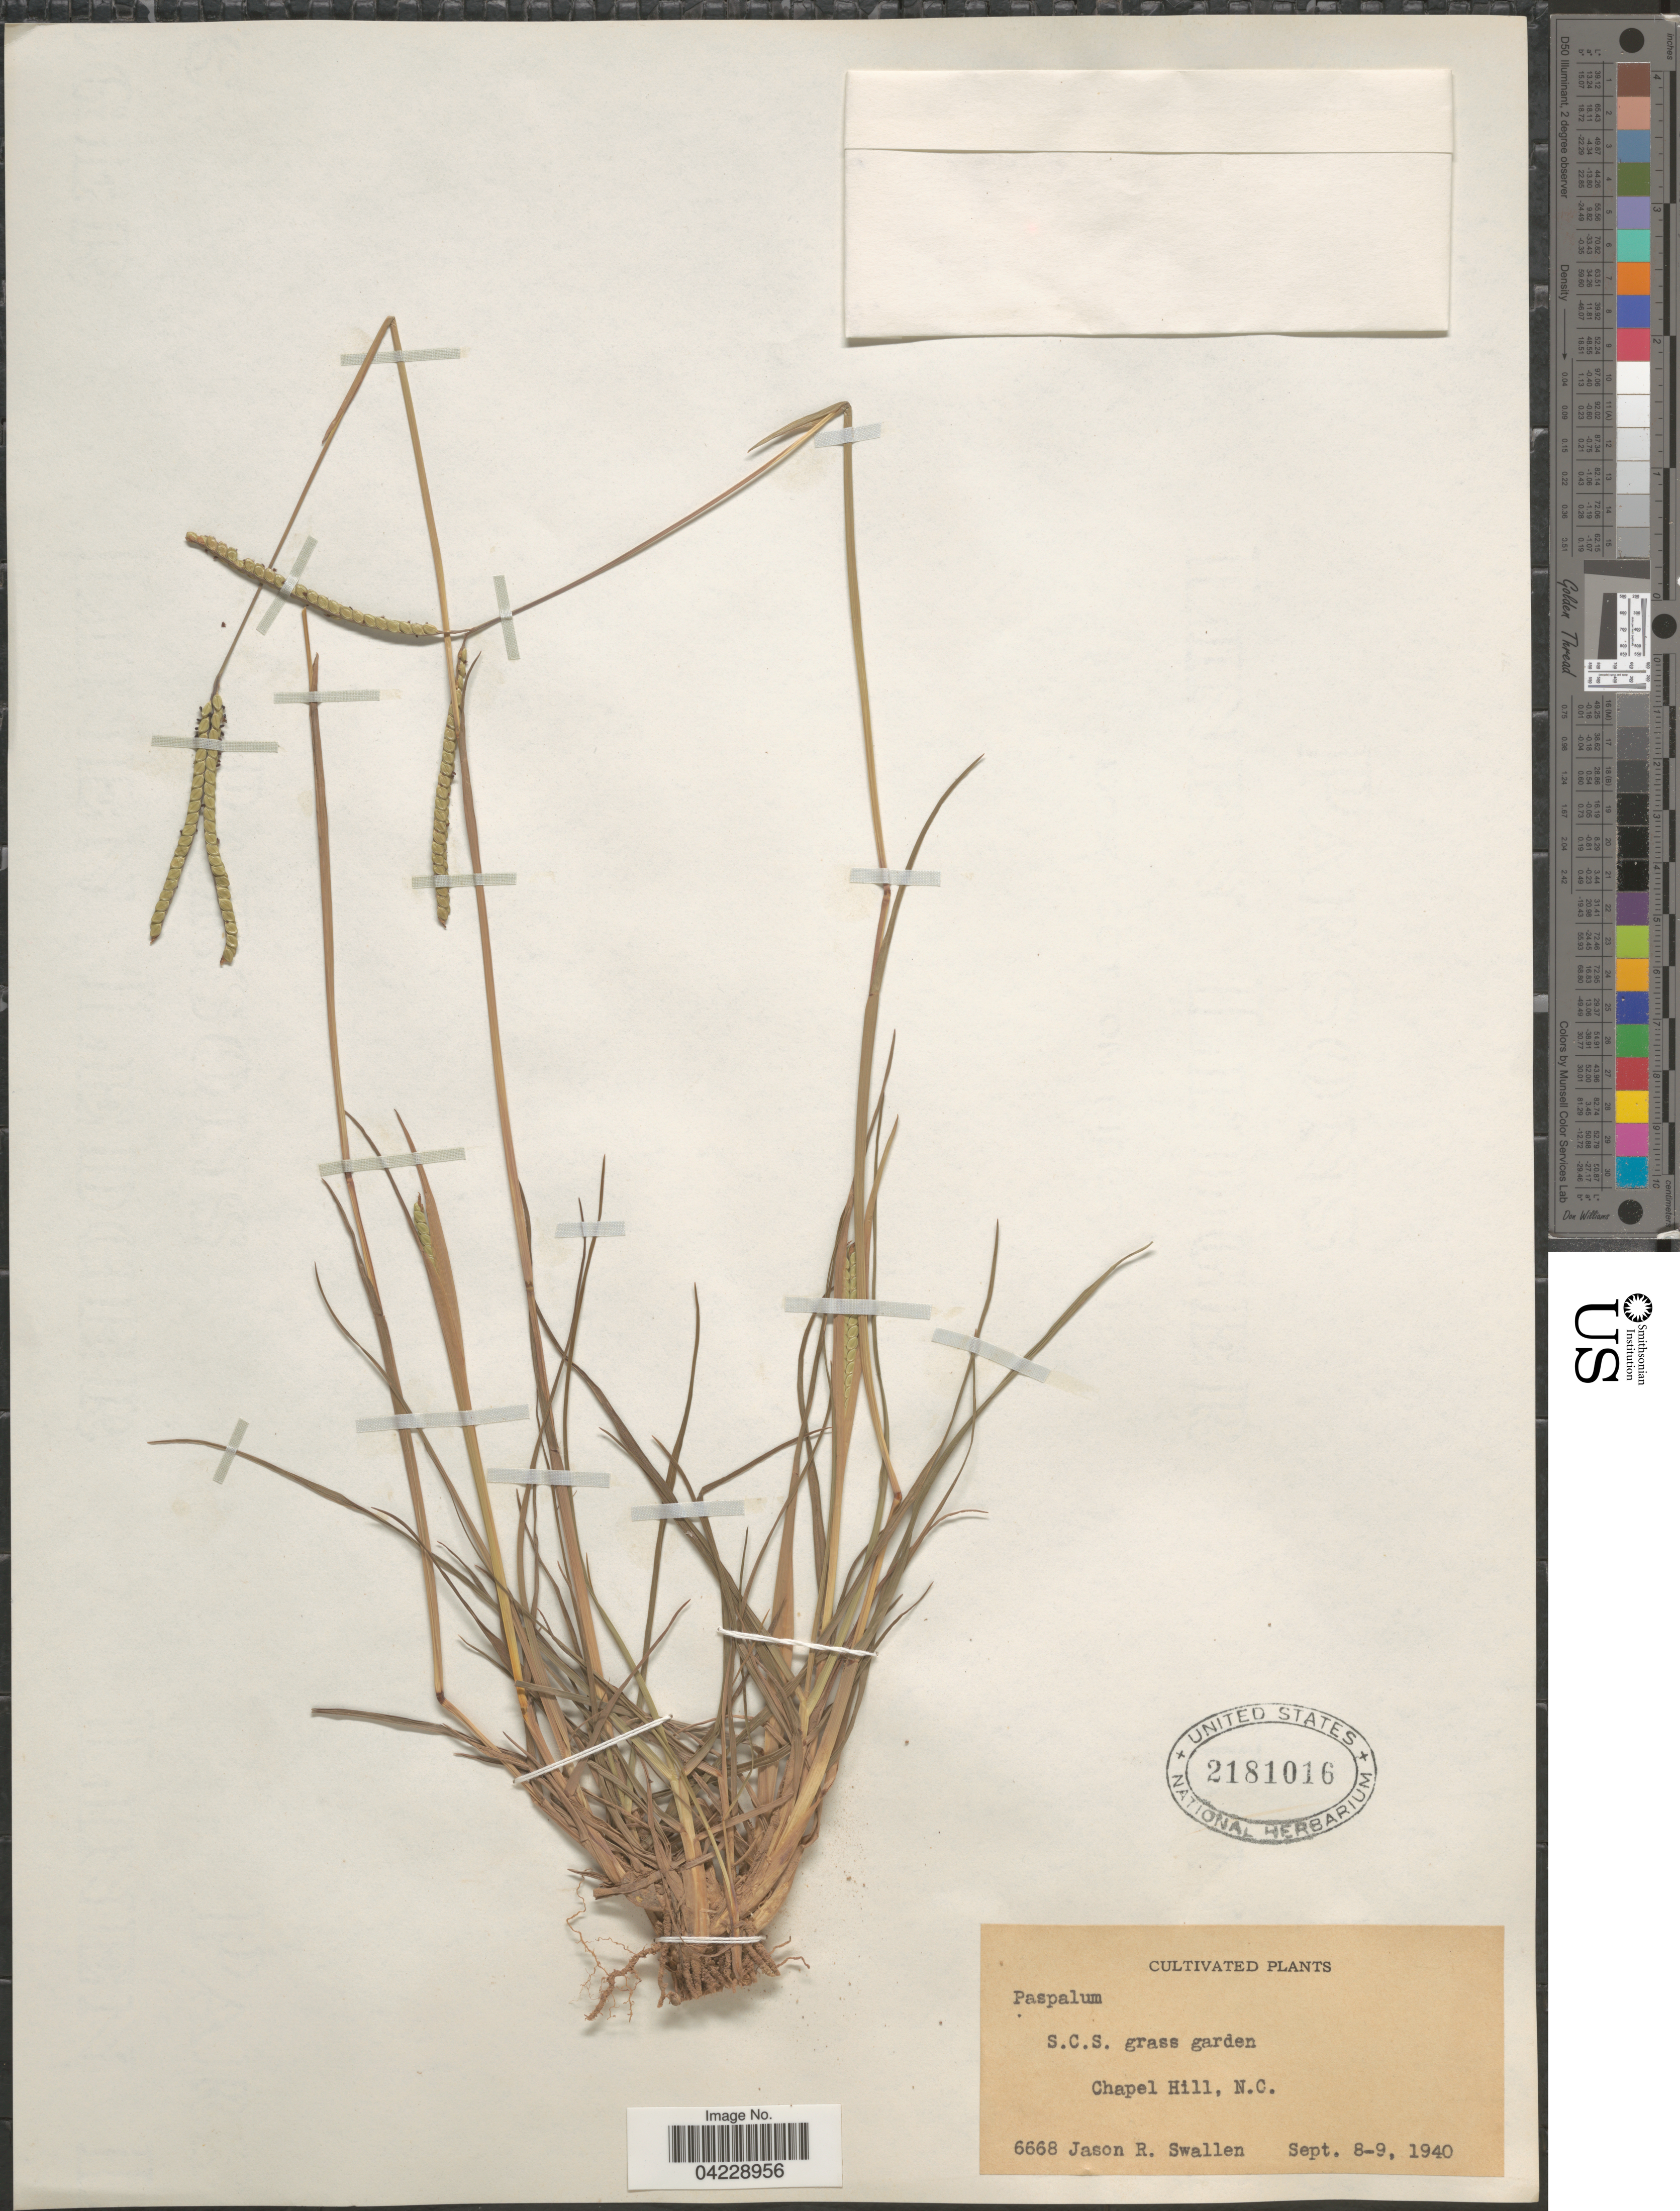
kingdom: Plantae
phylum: Tracheophyta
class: Liliopsida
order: Poales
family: Poaceae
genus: Paspalum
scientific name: Paspalum sp.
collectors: J. R. Swallen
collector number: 6668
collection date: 1940-09-08/1940-09-09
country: United States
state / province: North Carolina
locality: S.C.S. grass garden. Chapel Hill.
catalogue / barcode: US 2181016